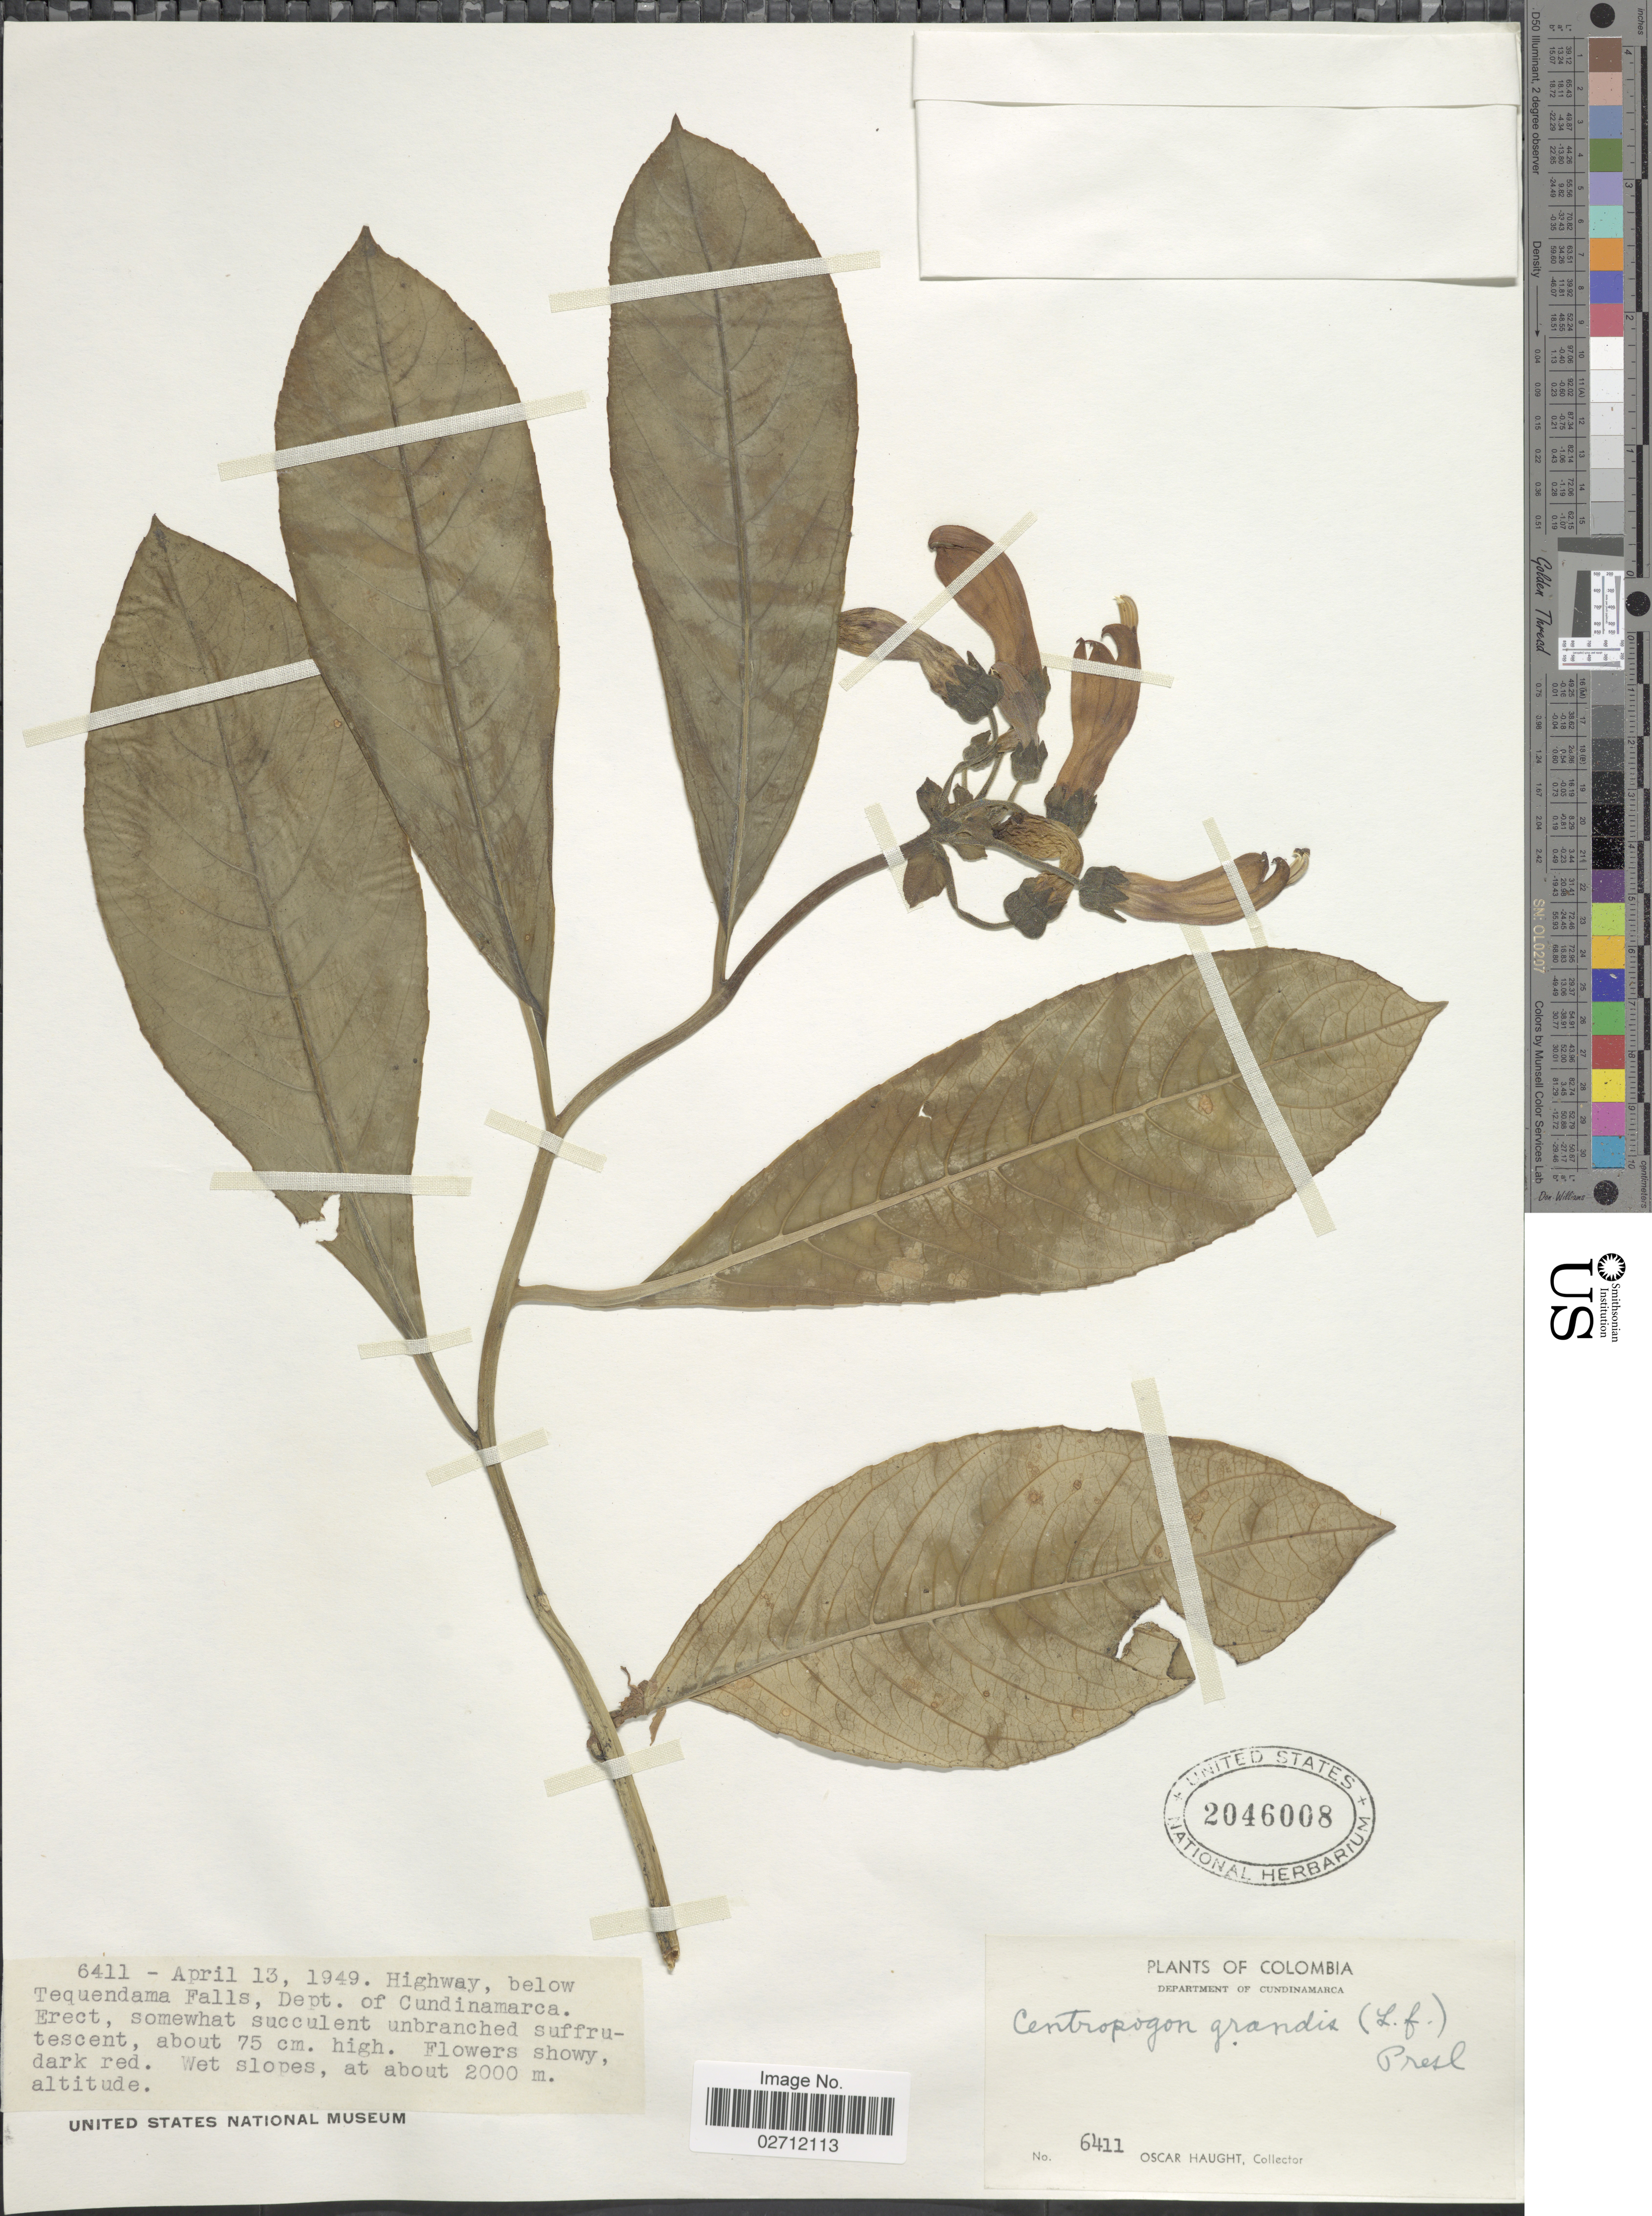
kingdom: Plantae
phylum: Tracheophyta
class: Magnoliopsida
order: Asterales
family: Campanulaceae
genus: Centropogon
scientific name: Centropogon grandis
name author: (L. f.) C. Presl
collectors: O. L. Haught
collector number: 6411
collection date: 1949-04-13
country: Colombia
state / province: Cundinamarca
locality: Highway, below Tequendama Falls.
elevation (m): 2000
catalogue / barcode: US 2046008